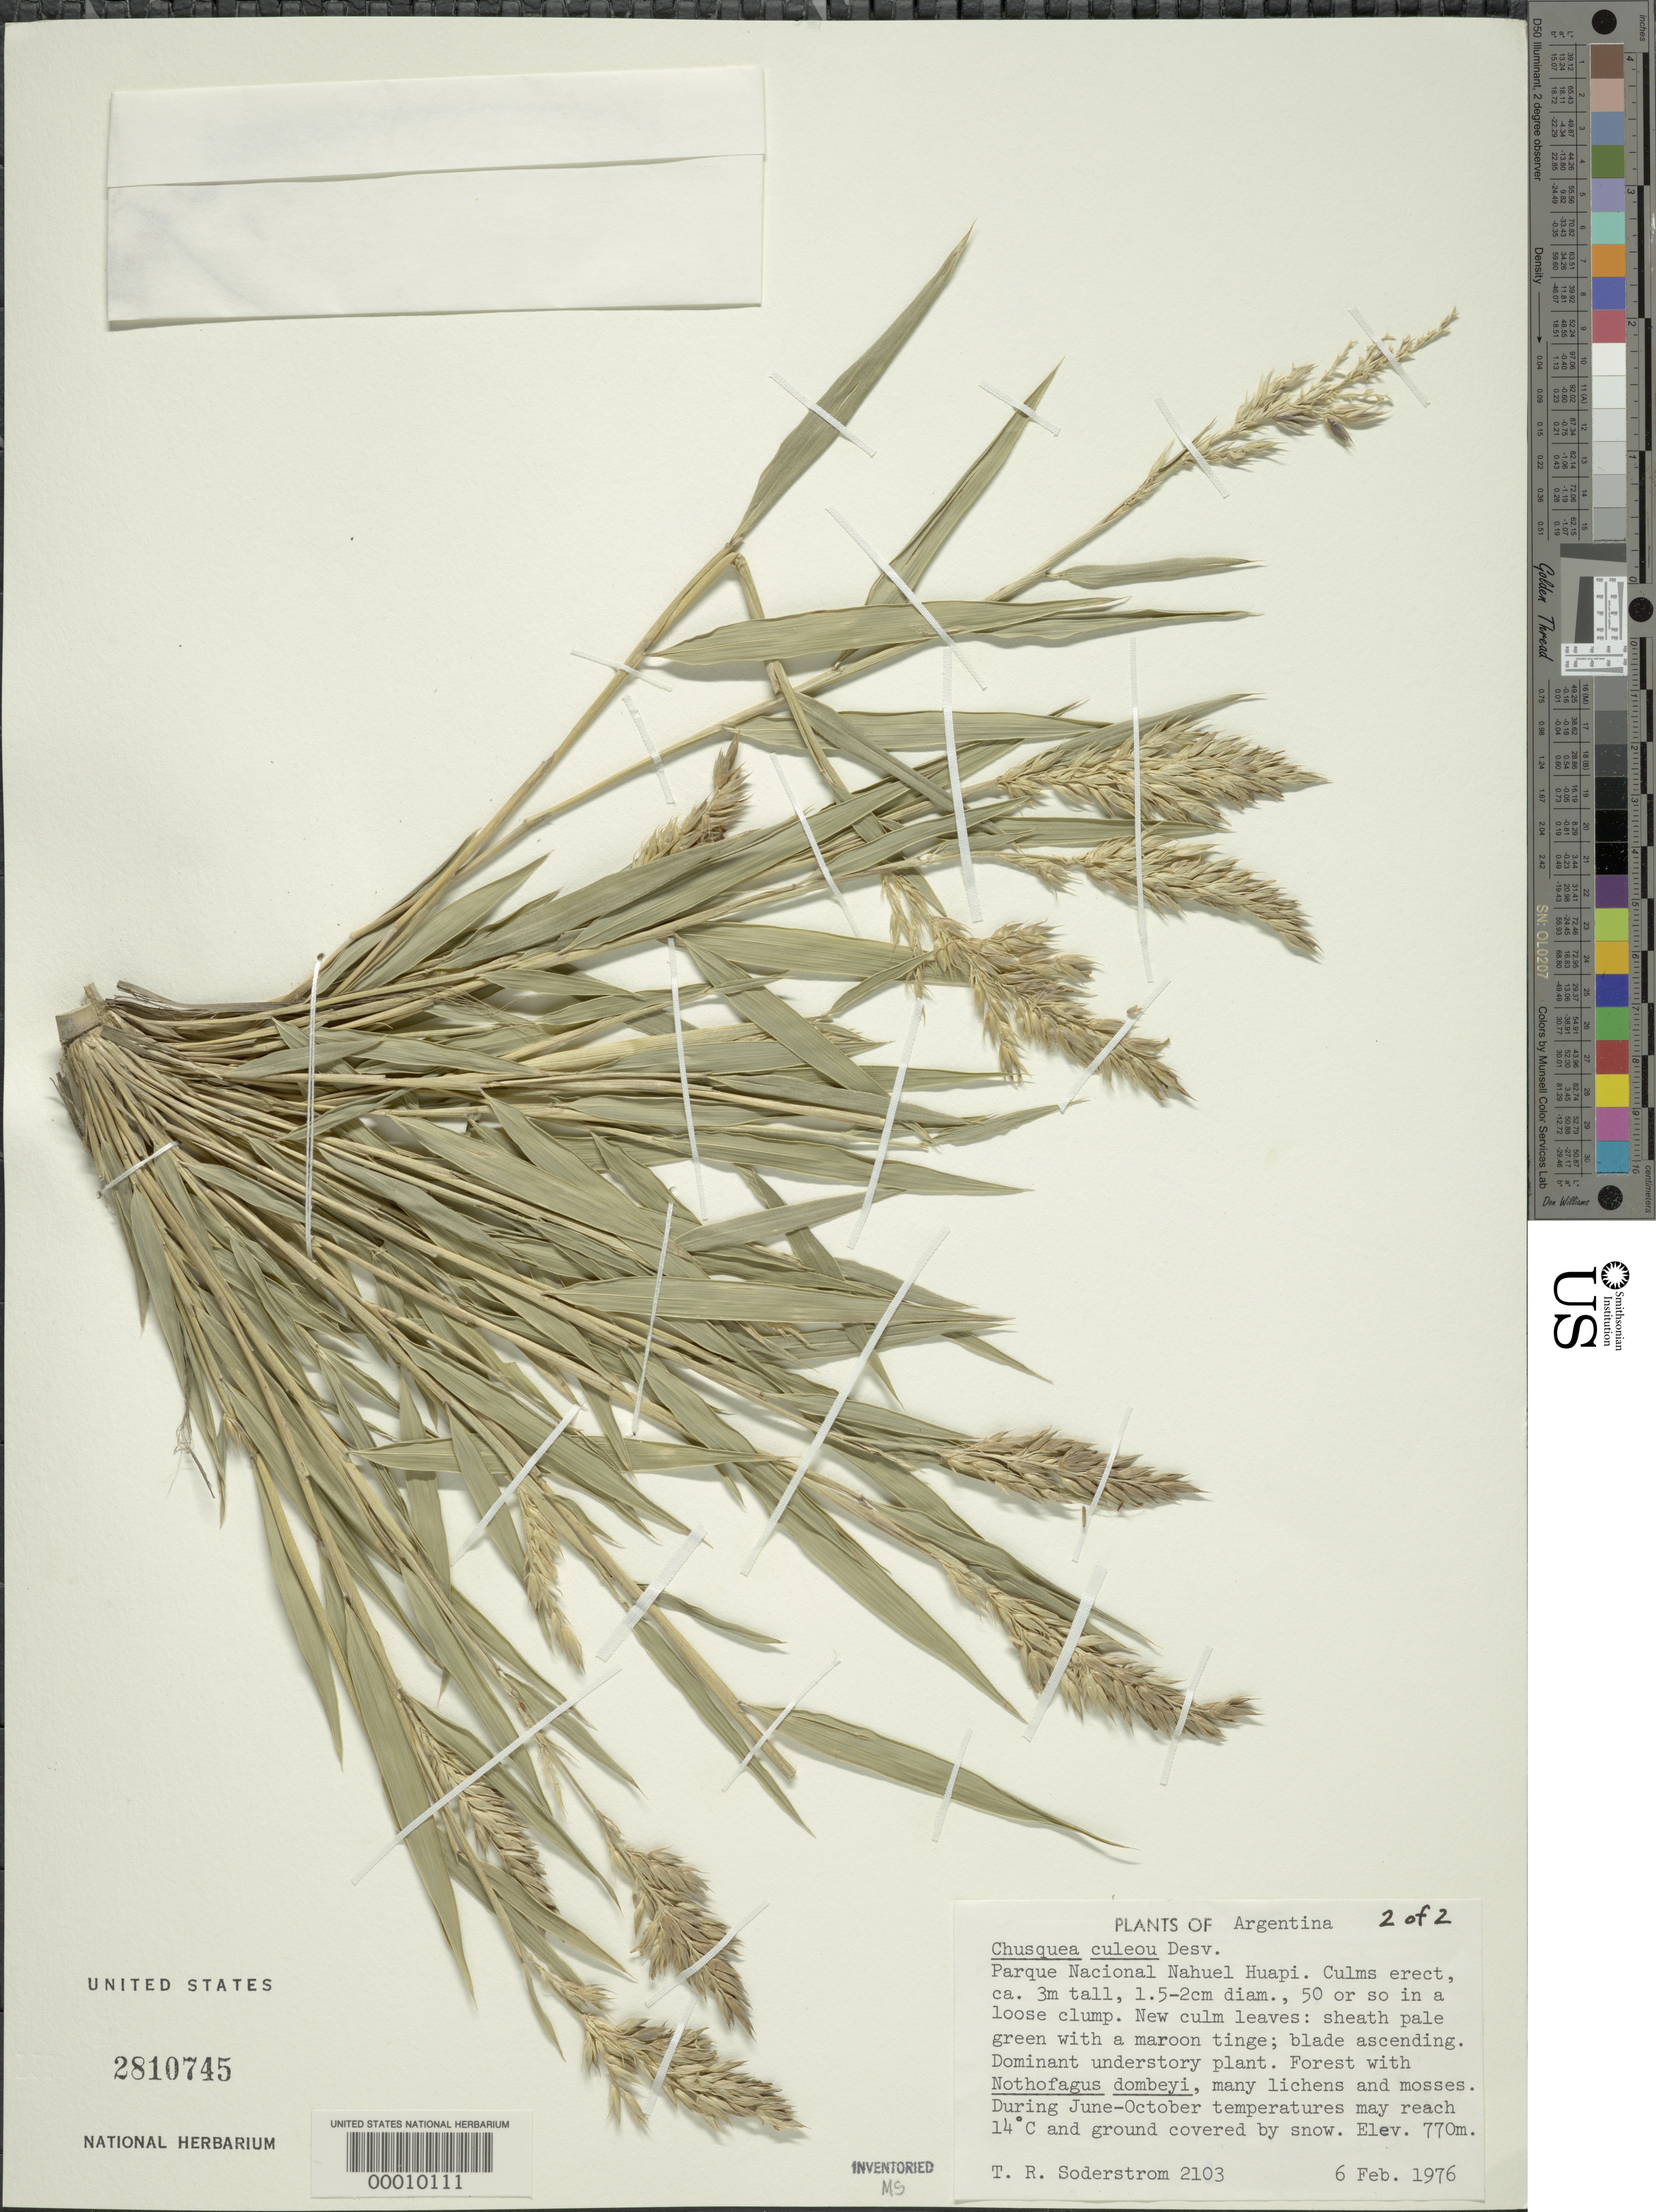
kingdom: Plantae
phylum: Tracheophyta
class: Liliopsida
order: Poales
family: Poaceae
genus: Chusquea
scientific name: Chusquea culeou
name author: É. Desv.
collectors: T. R. Soderstrom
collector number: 2103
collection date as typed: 06 Feb 1976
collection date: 1976-02-06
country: Argentina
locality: Parque Nacional Nahuel Huapi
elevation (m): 770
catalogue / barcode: US 2810745